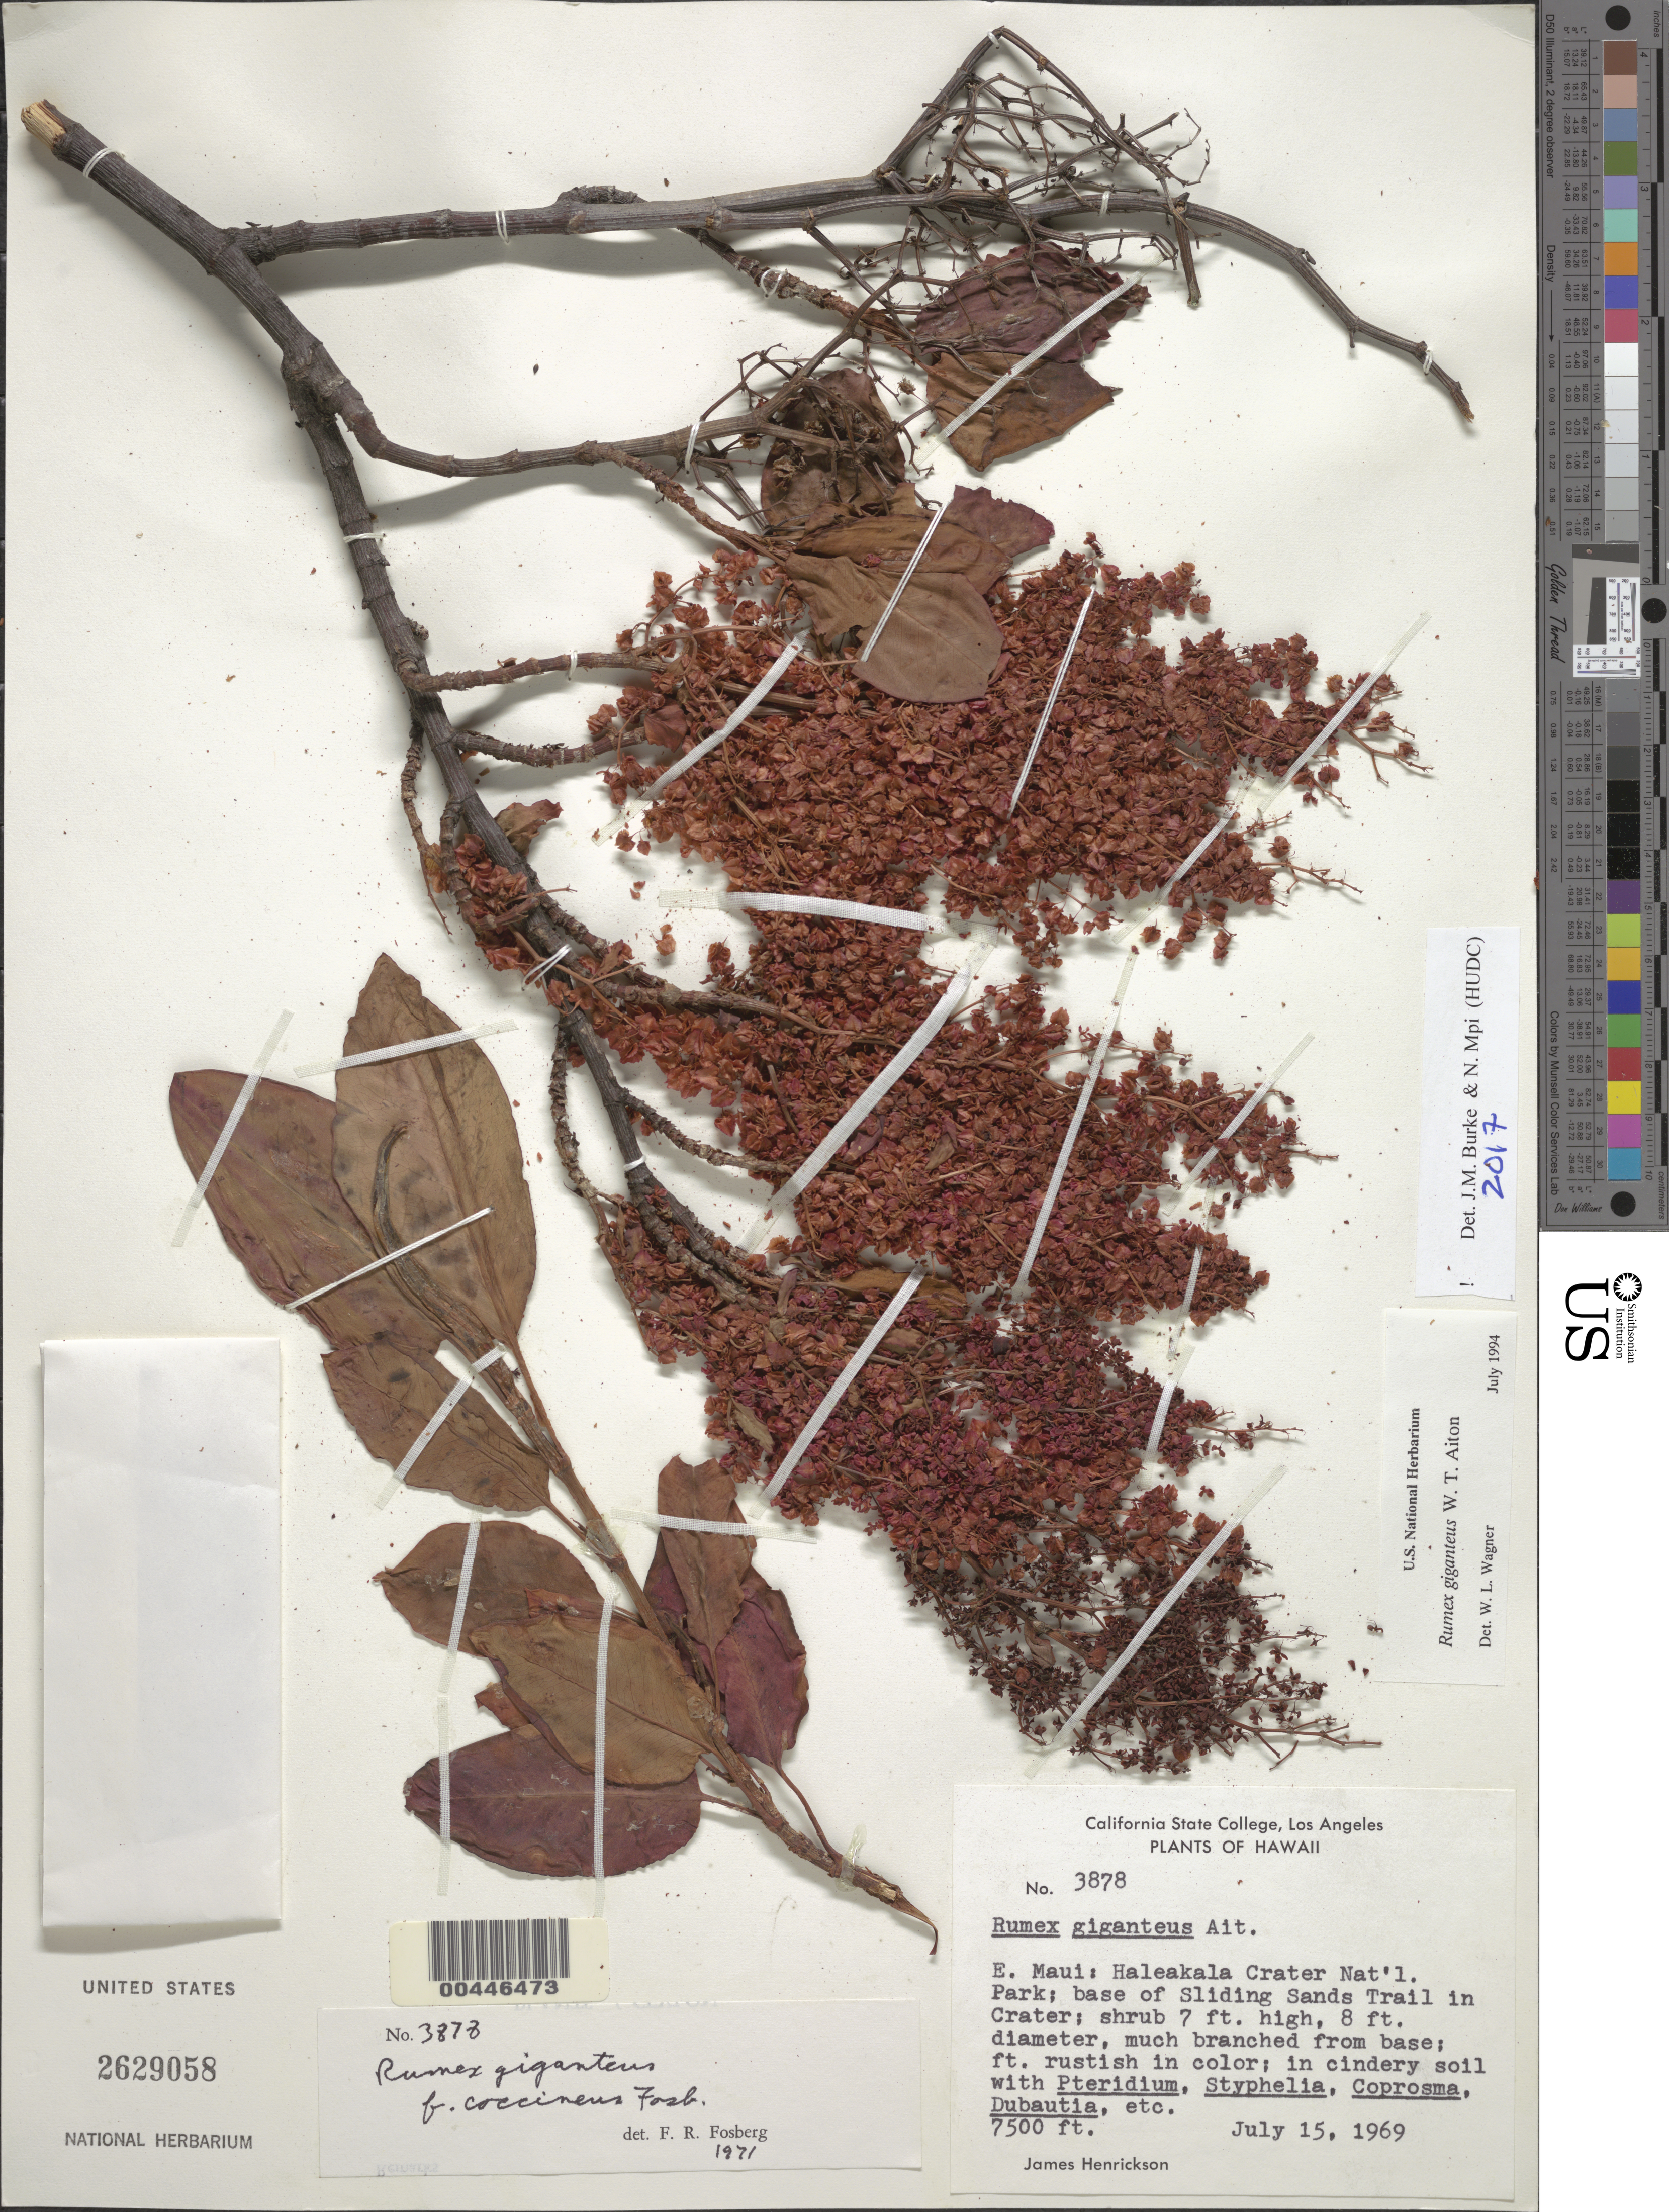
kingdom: Plantae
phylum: Tracheophyta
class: Magnoliopsida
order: Caryophyllales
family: Polygonaceae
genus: Rumex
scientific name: Rumex giganteus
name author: W.T. Aiton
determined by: Wagner, W. L., (BOT), Smithsonian Institution - National Museum of Natural History (UNITED STATES)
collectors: J. S. Henrickson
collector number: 3878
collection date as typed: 15 Jul 1969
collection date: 1969-07-15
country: United States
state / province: Hawaii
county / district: Maui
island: Maui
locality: E Maui, Haleakala National Park, base of Sliding Sands Trail in crater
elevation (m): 2286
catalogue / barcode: US 2629058